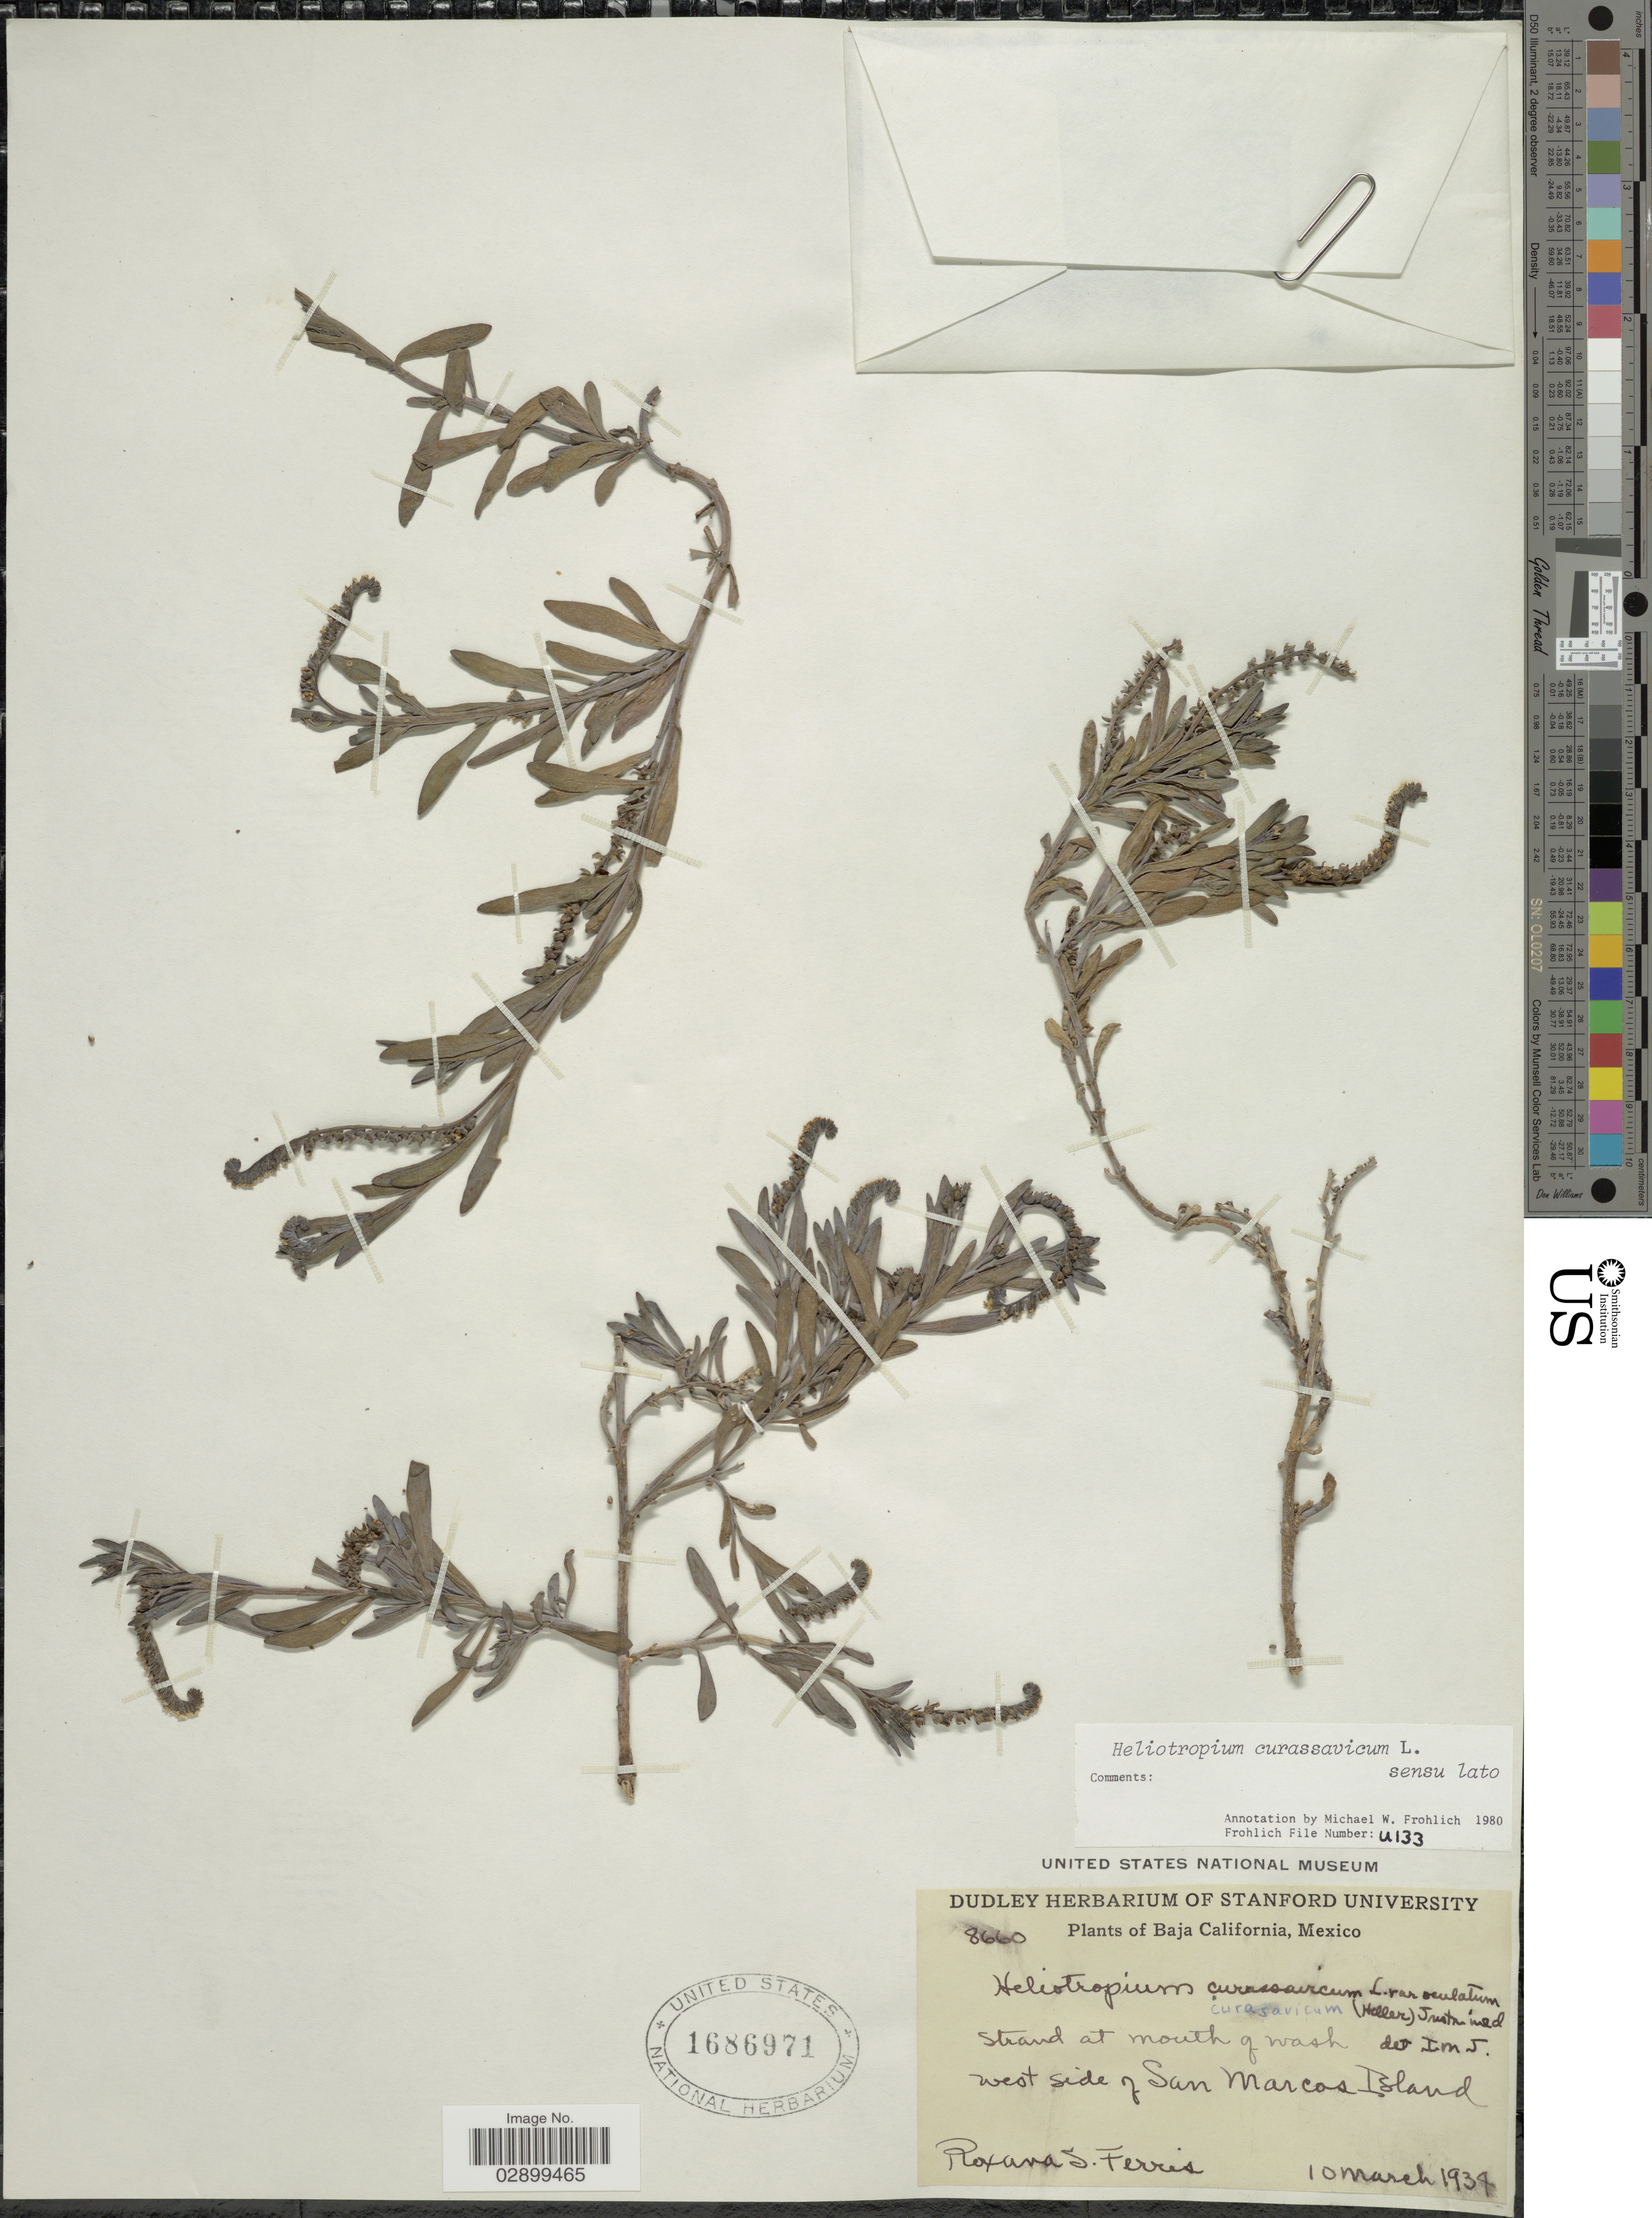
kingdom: Plantae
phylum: Tracheophyta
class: Magnoliopsida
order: Boraginales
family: Heliotropiaceae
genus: Heliotropium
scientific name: Heliotropium curassavicum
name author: L.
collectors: R. S. Ferris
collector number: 8660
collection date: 1934-03-10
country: Mexico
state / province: Baja California Sur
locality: Strand at mouth of wash west side of San Marcos Island.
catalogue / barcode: US 1686971